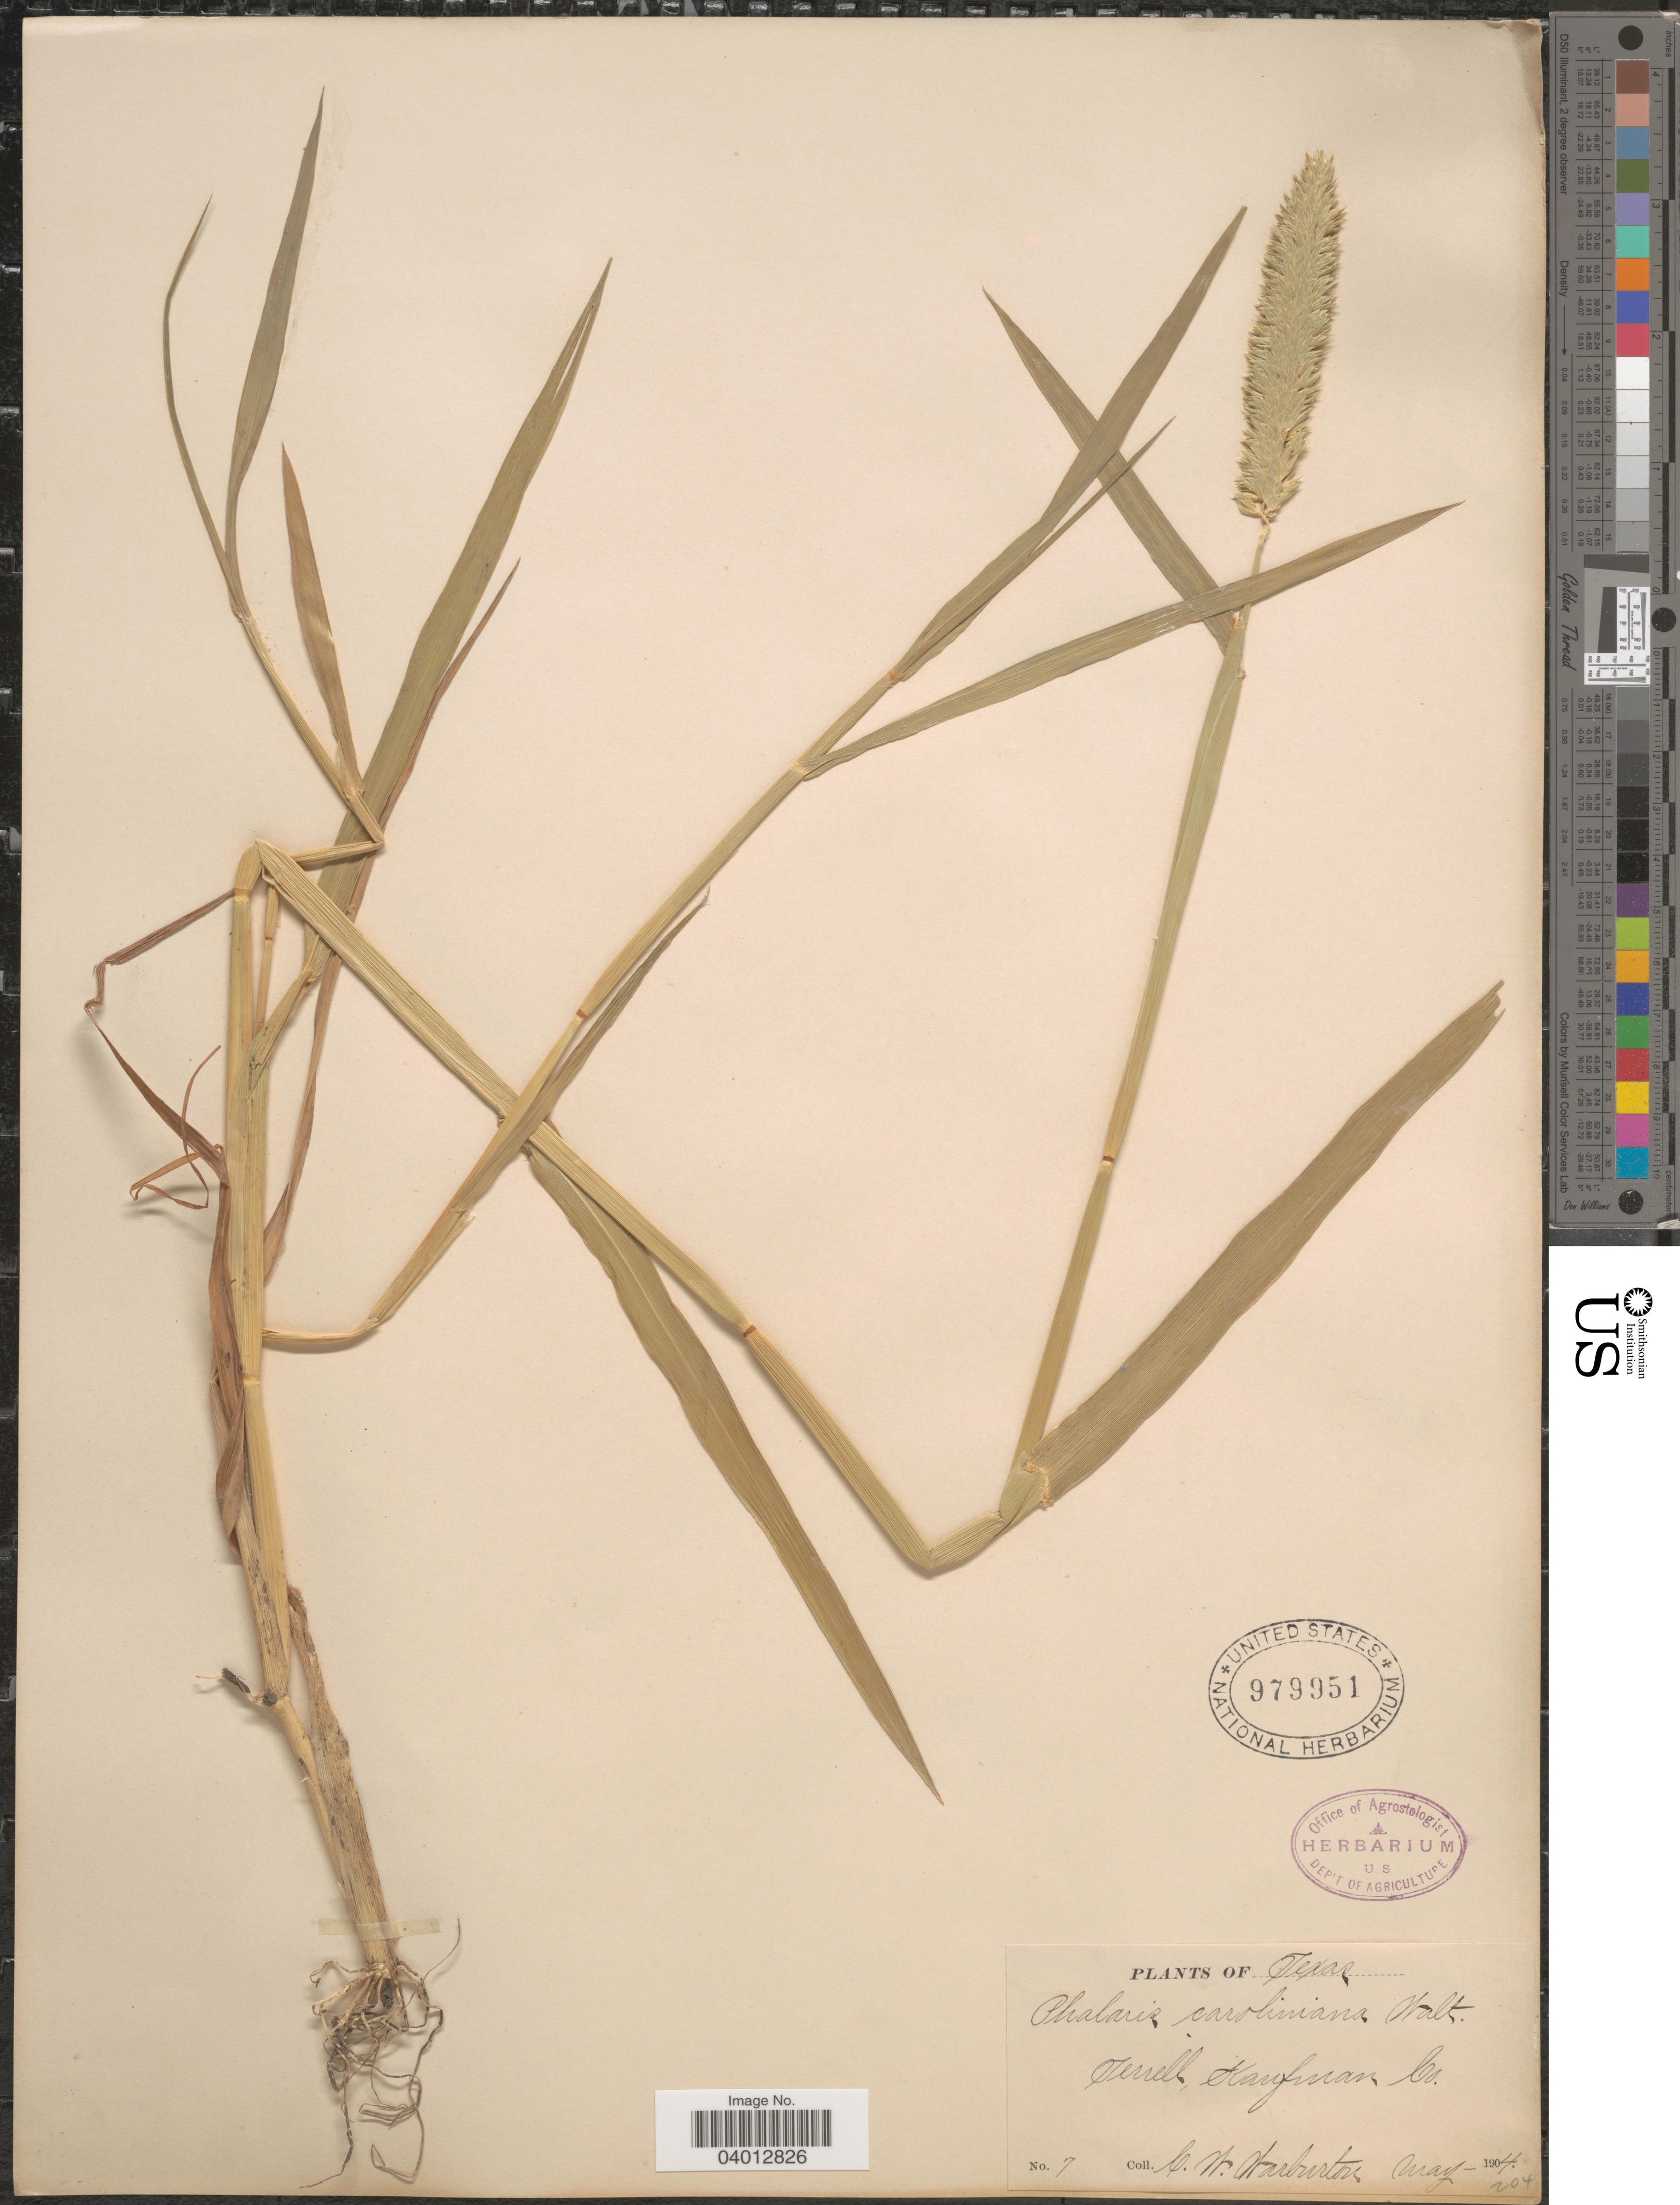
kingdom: Plantae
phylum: Tracheophyta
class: Liliopsida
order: Poales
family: Poaceae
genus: Phalaris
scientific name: Phalaris caroliniana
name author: Walter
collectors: C. Warburton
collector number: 7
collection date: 1904-05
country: United States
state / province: Texas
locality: Terrell, Kaufman Co.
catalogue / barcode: US 979951